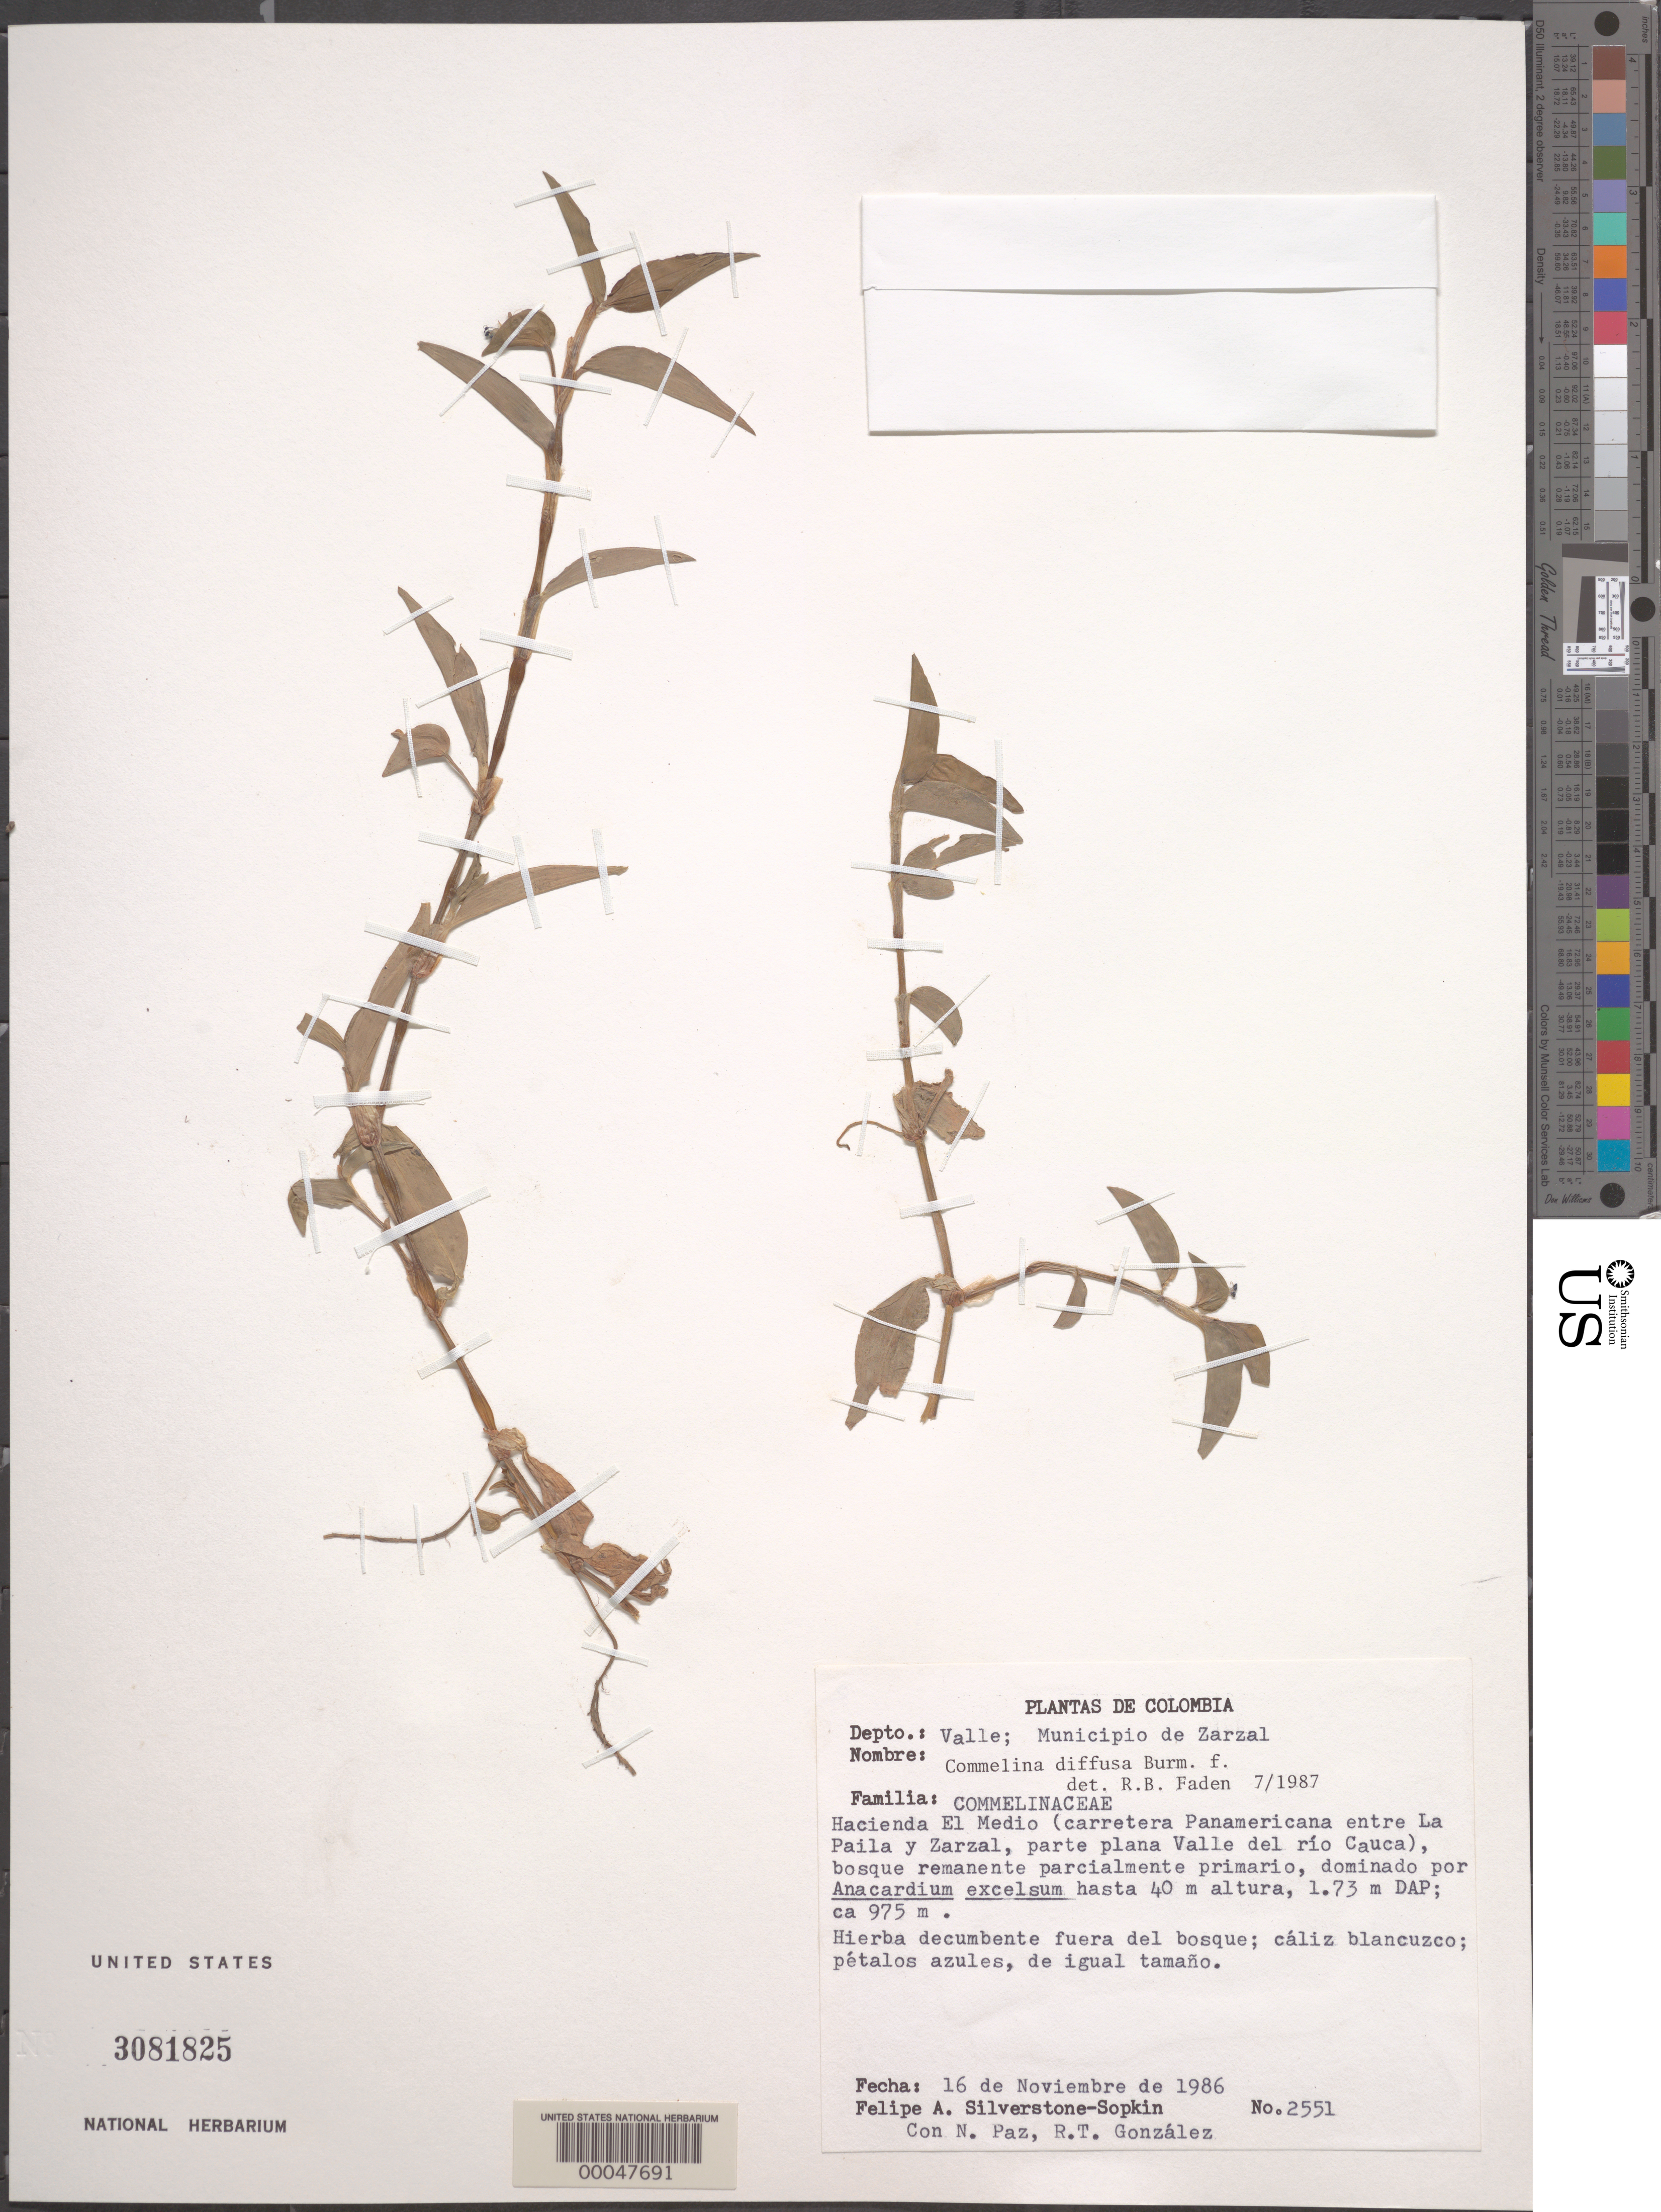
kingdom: Plantae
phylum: Tracheophyta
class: Liliopsida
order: Commelinales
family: Commelinaceae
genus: Commelina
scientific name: Commelina diffusa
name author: Burm. f.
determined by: Faden, Robert B., (US), Smithsonian Institution - National Museum of Natural History (UNITED STATES)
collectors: P. A. Silverstone-Sopkin, C. Paz & R. Gonzalez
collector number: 2551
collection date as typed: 16 Nov 1986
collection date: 1986-11-16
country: Colombia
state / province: Valle del Cauca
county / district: Zarzal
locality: Hacienda el Medio, between la Paila and Zarzal on Pan American Hwy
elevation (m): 975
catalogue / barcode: US 3081825